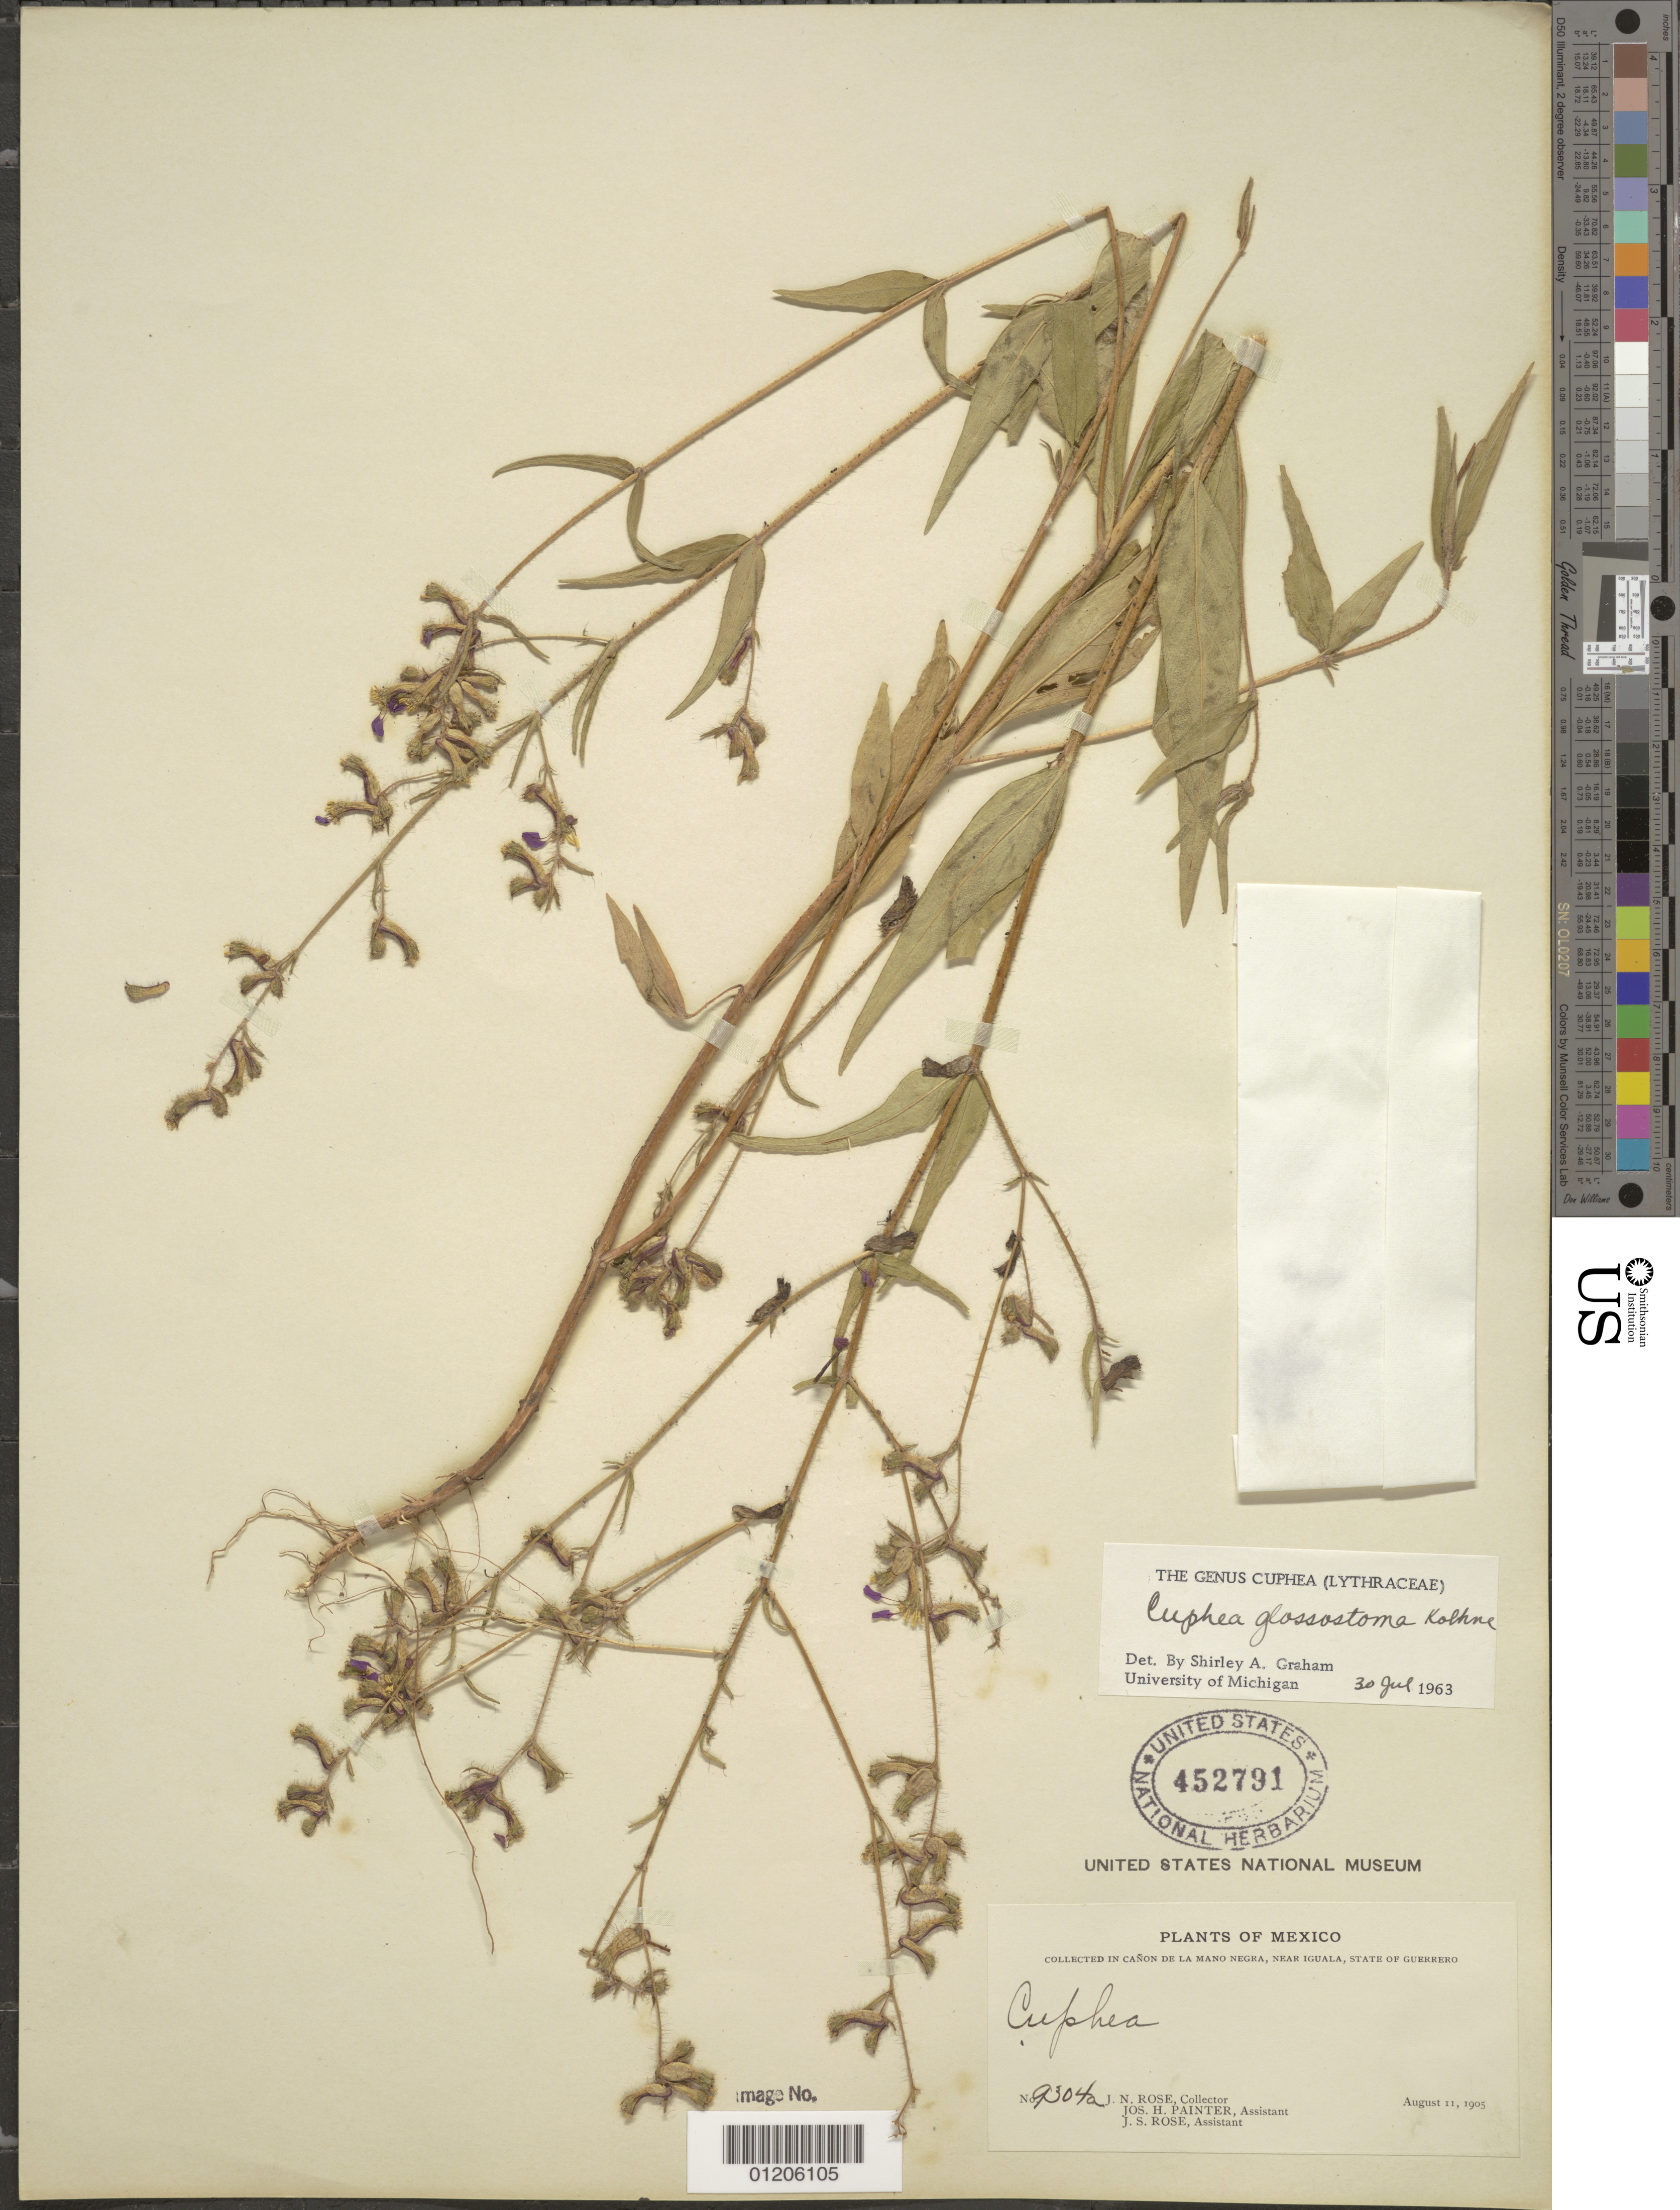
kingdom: Plantae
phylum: Tracheophyta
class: Magnoliopsida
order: Myrtales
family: Lythraceae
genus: Cuphea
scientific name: Cuphea glossostoma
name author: Koehne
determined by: Graham, Shirley Ann Tousch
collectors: J. N. Rose, J. H. Painter & J. S. Rose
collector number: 9304 a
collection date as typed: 11 Aug 1905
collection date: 1905-08-11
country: Mexico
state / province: Guerrero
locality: Canon de la Mano Negra, near Iguala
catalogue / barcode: US 452791